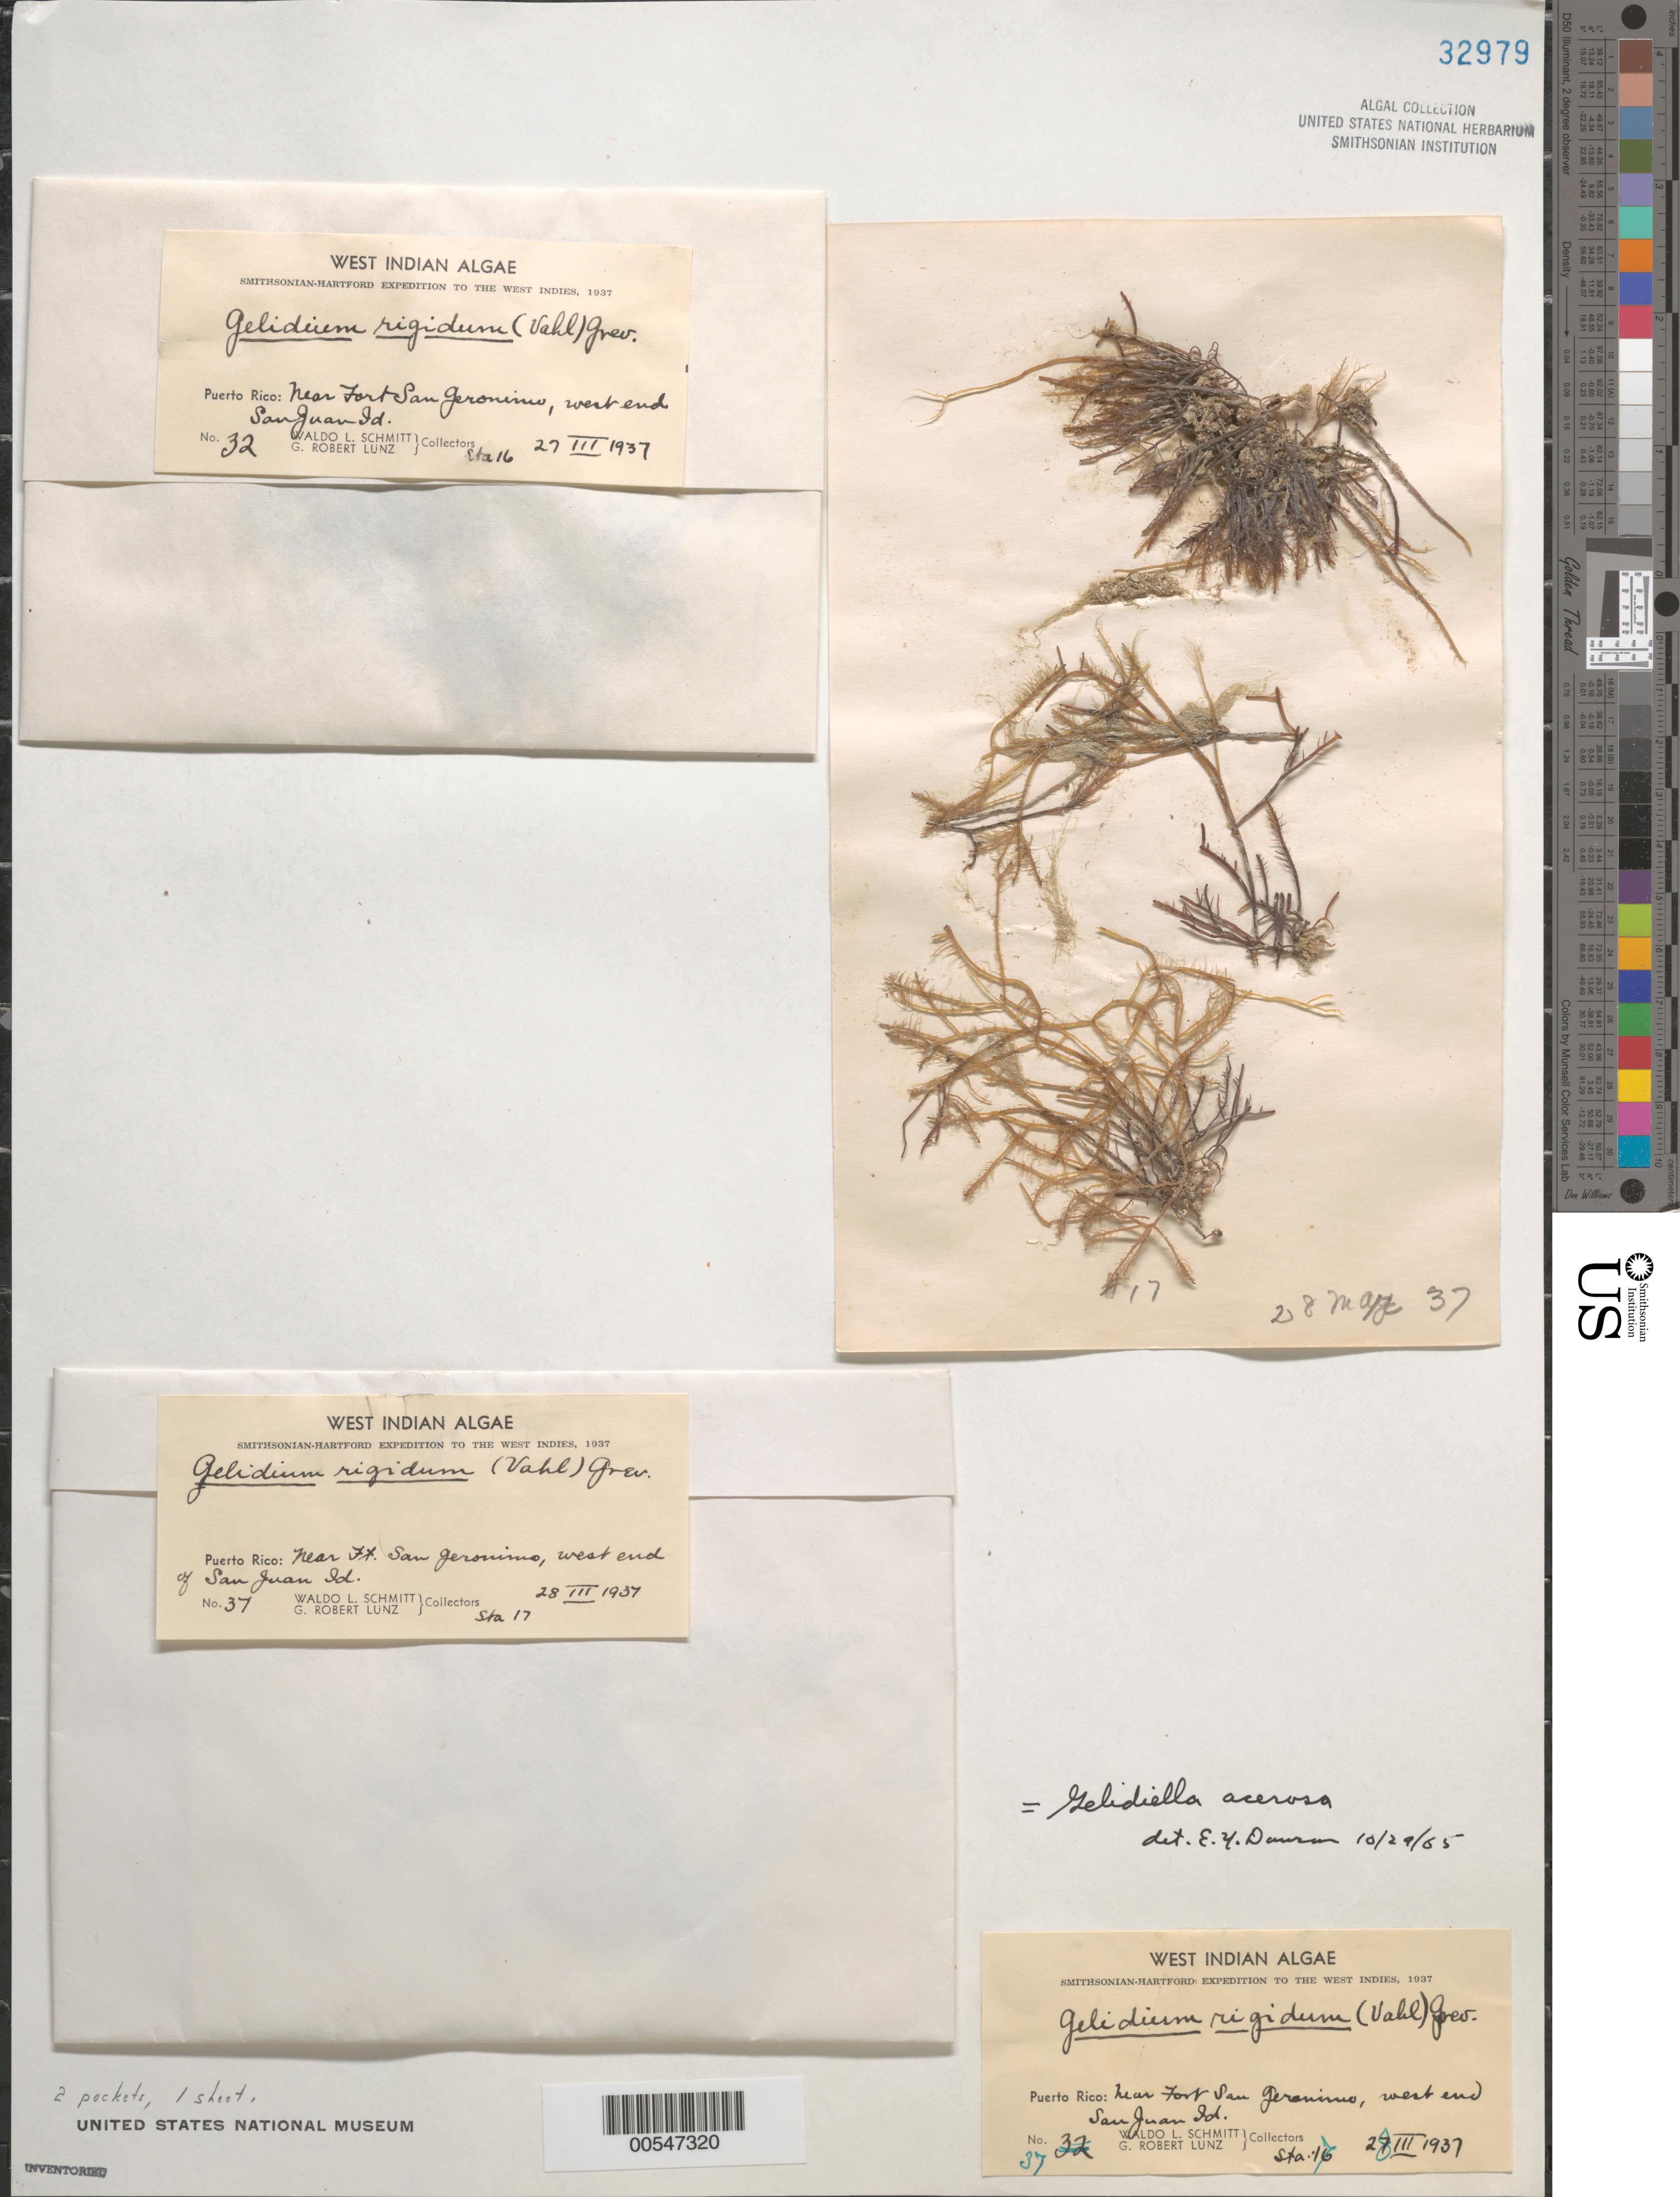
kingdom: Plantae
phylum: Rhodophyta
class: Florideophyceae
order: Gelidiales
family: Gelidiellaceae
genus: Gelidiella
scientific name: Gelidiella acerosa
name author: (Forssk.) Feldmann & G. Hamel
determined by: Dawson, E. Y.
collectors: W. L. Schmitt & G. Lunz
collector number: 32 & 37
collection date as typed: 27 Mar 1937 and 28 Mar 1937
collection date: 1937-03-27,1937-03-28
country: Puerto Rico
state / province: San Juan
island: San Juan Island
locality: Near Fort San Geronimo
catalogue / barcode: US 32979